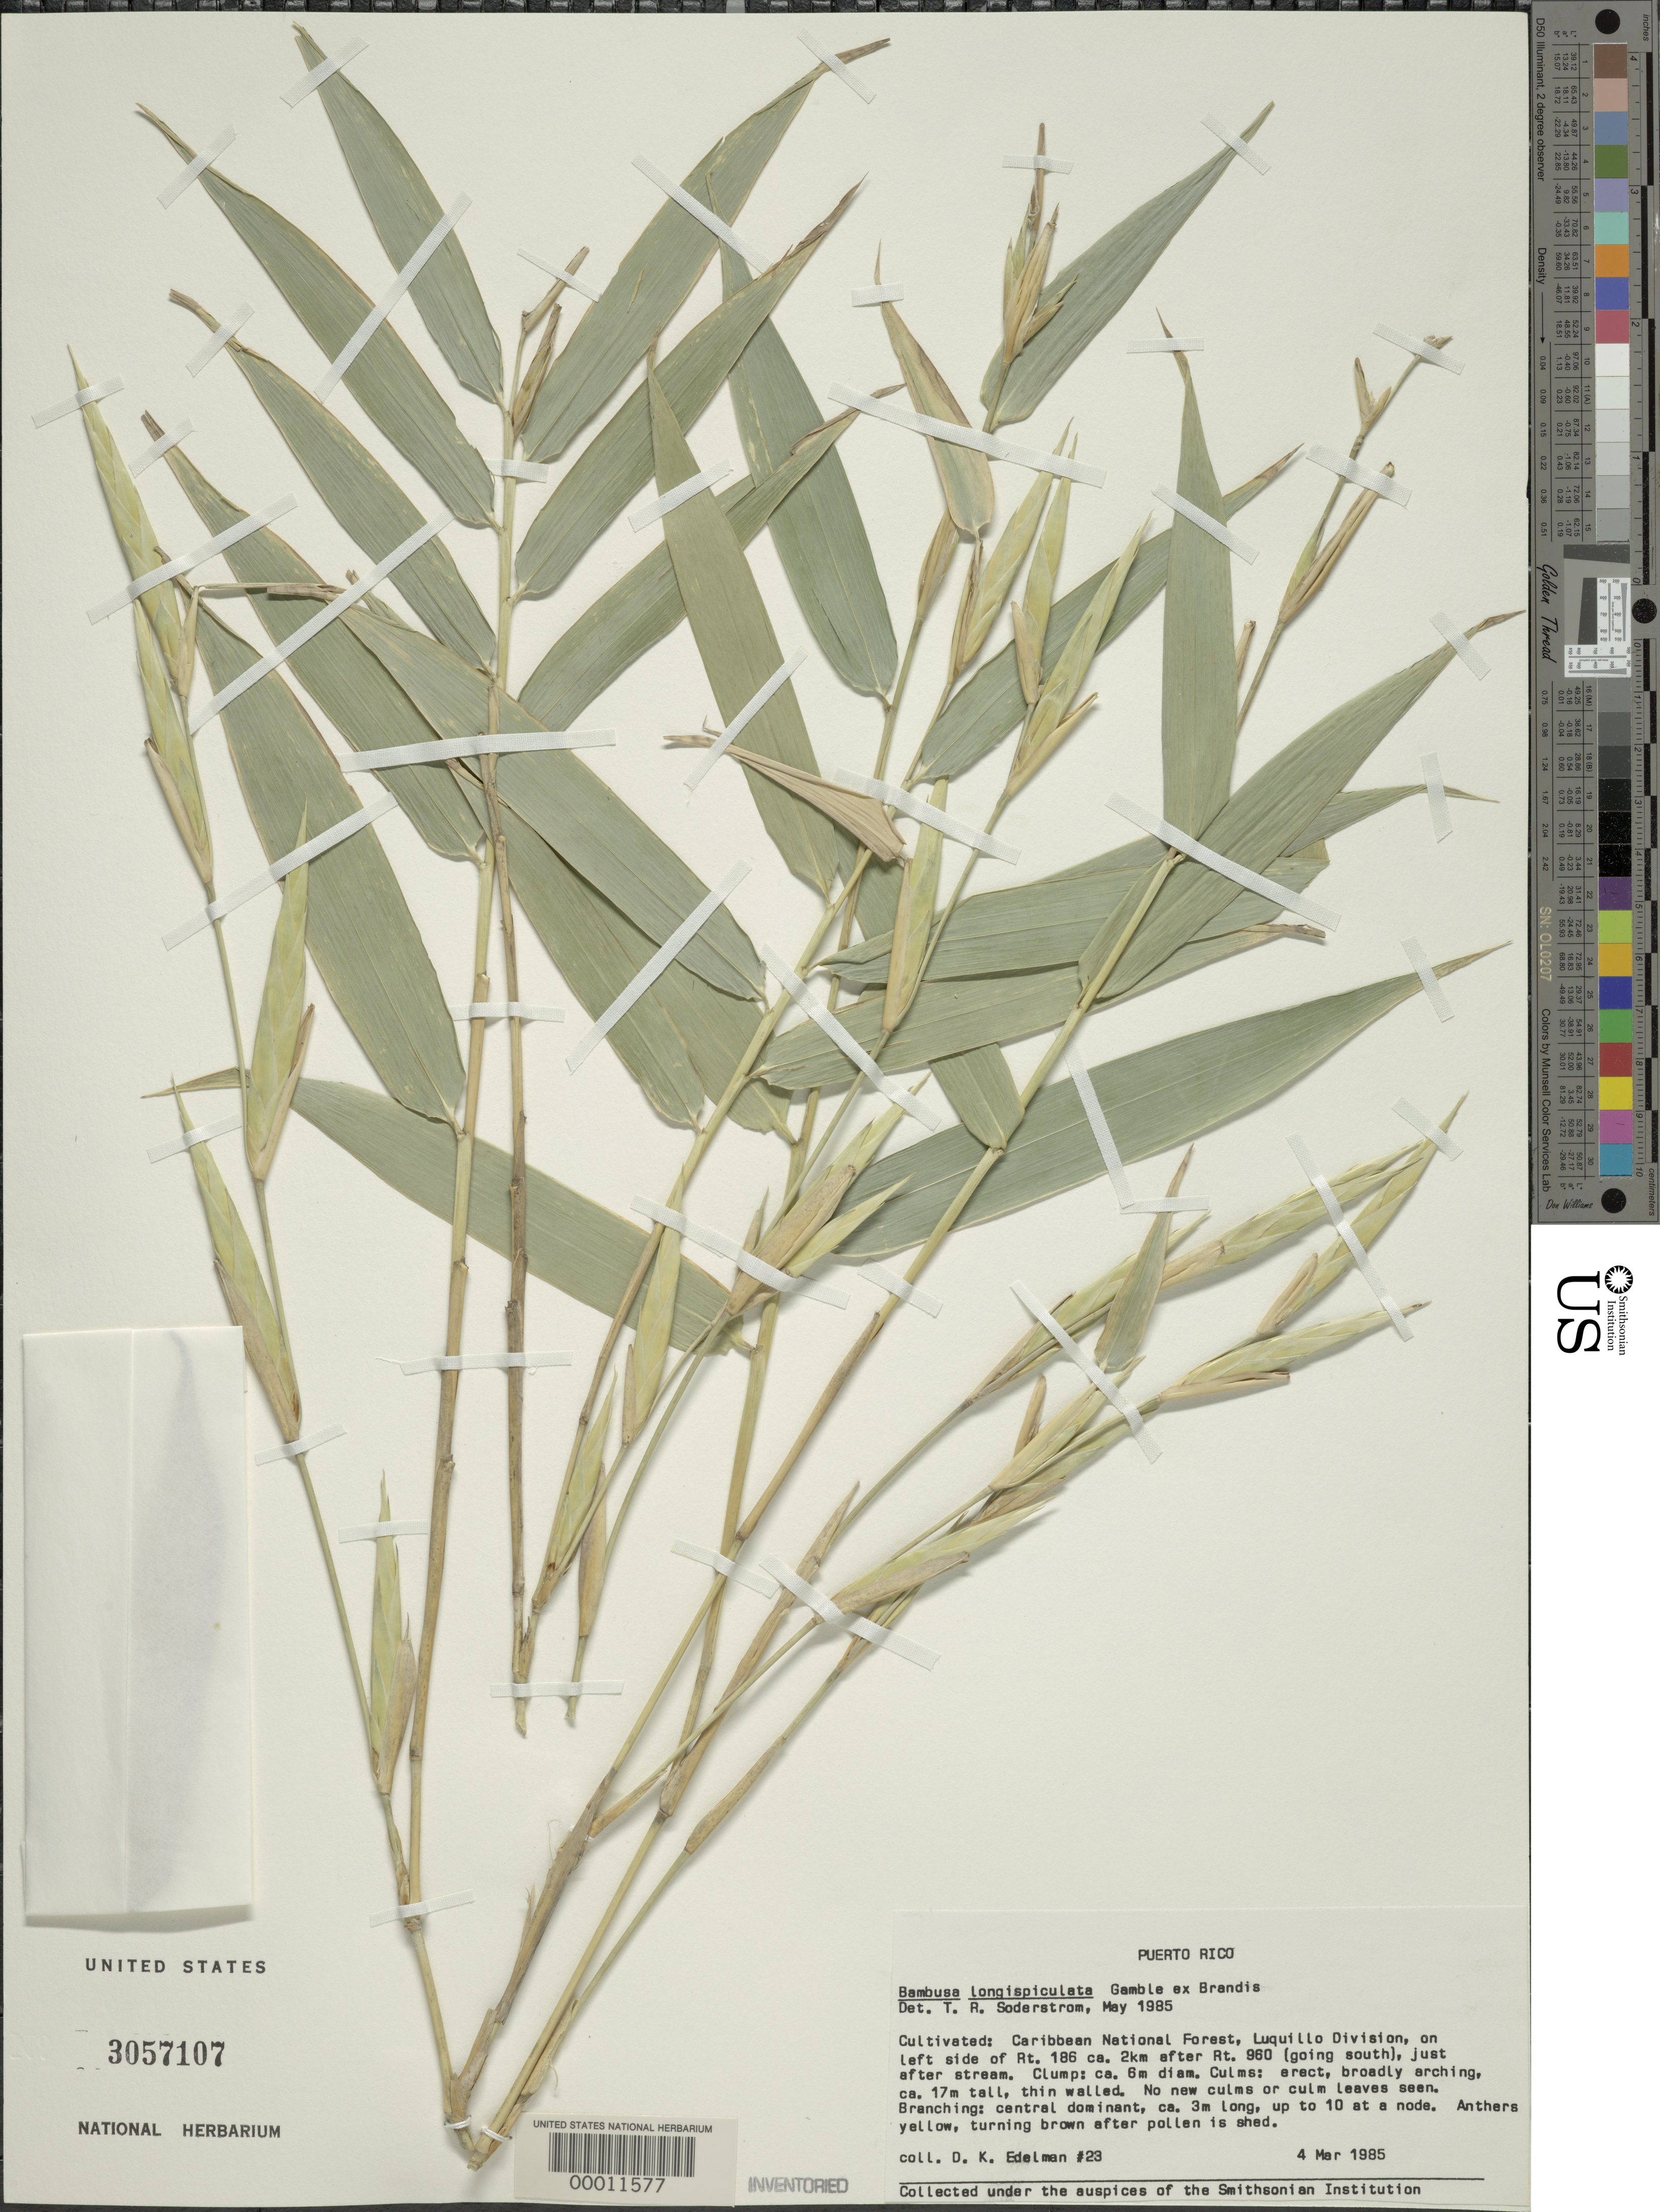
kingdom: Plantae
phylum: Tracheophyta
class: Liliopsida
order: Poales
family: Poaceae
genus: Bambusa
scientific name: Bambusa longispiculata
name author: Gamble ex Brandis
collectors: D. Edelman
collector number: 23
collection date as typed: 04 Mar 1985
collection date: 1985-03-04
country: Puerto Rico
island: Greater Antilles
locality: Caribbean national forest, laquillo division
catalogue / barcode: US 3057107